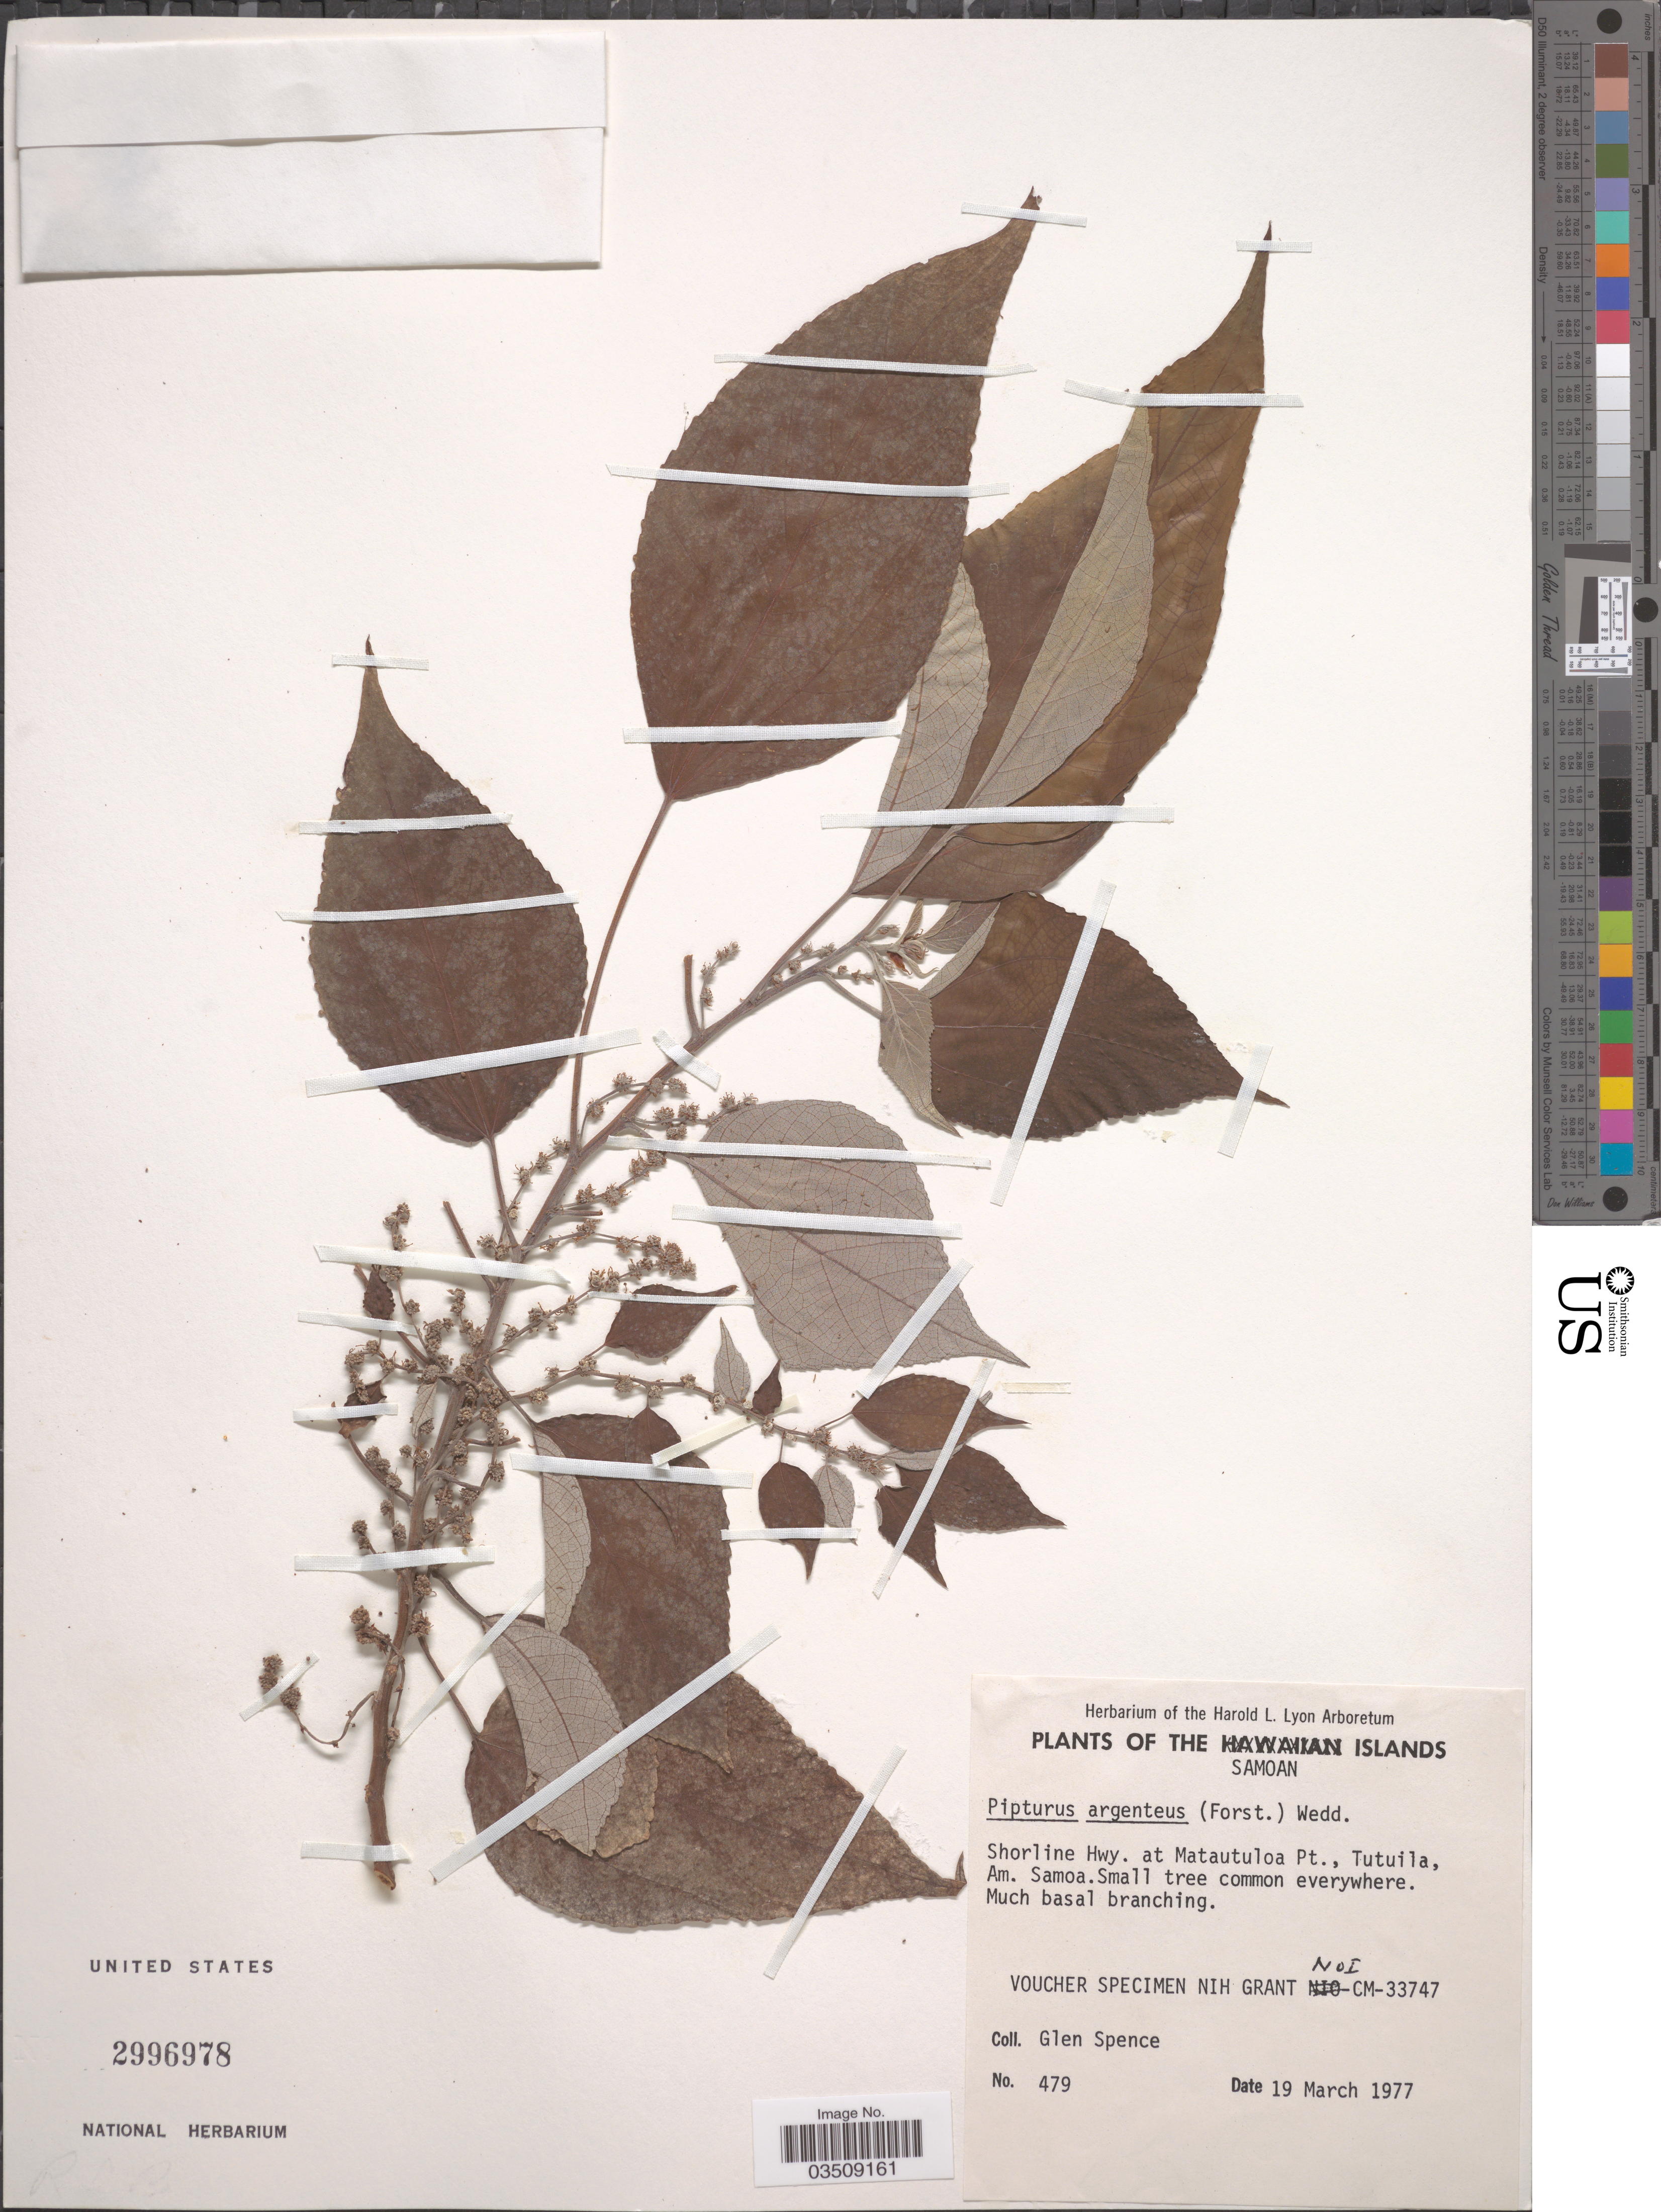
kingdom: Plantae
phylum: Tracheophyta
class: Magnoliopsida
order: Rosales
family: Urticaceae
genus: Pipturus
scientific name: Pipturus argenteus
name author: (G. Forst.) Wedd.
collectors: G. Spence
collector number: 479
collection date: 1977-03-19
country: American Samoa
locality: Samoan Islands. Shoreline Hwy. at Matautuloa Pt., Tutuila, Am. Samoa.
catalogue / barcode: US 2996978